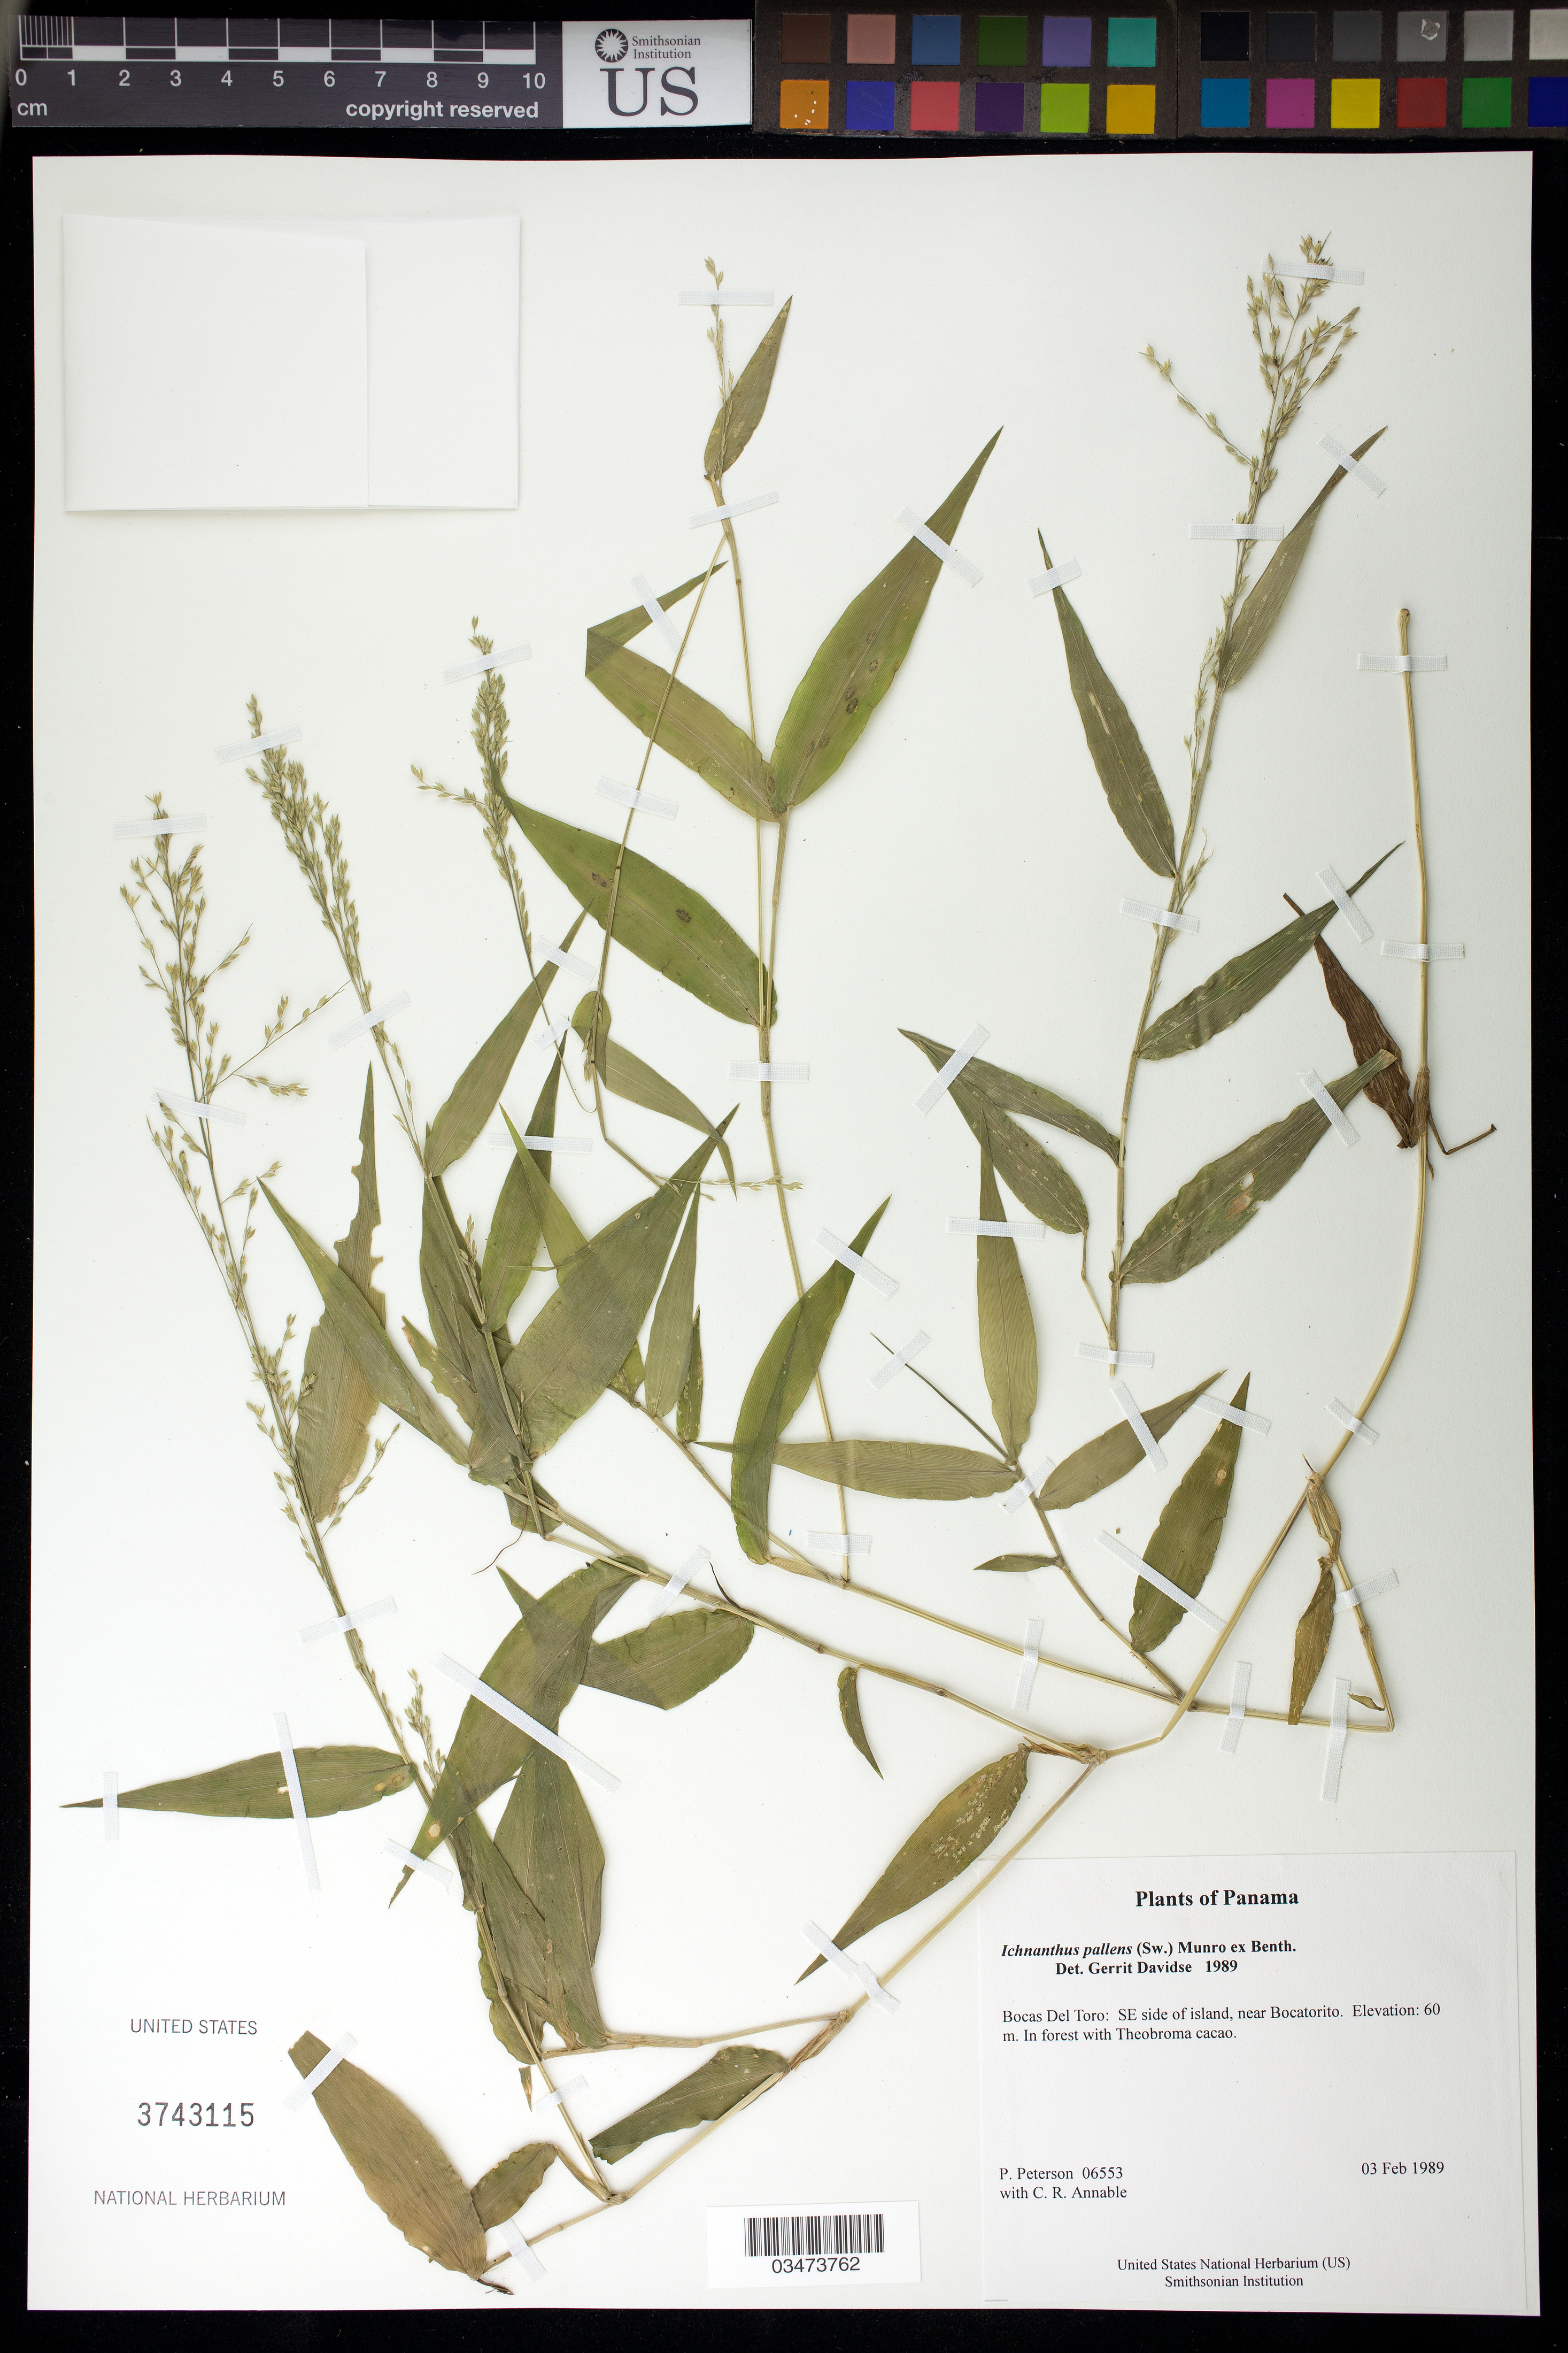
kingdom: Plantae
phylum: Tracheophyta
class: Liliopsida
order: Poales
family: Poaceae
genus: Ichnanthus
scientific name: Ichnanthus pallens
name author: (Sw.) Munro ex Benth.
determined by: Davidse, Gerrit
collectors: P. M. Peterson & C. R. Annable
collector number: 06553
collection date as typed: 03 Feb 1989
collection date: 1989-02-03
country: Panama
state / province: Bocas del Toro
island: San Cristobal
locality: SE side of island, near Bocatorito.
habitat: In forest with Theobroma cacao.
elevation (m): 60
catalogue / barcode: US 3743115